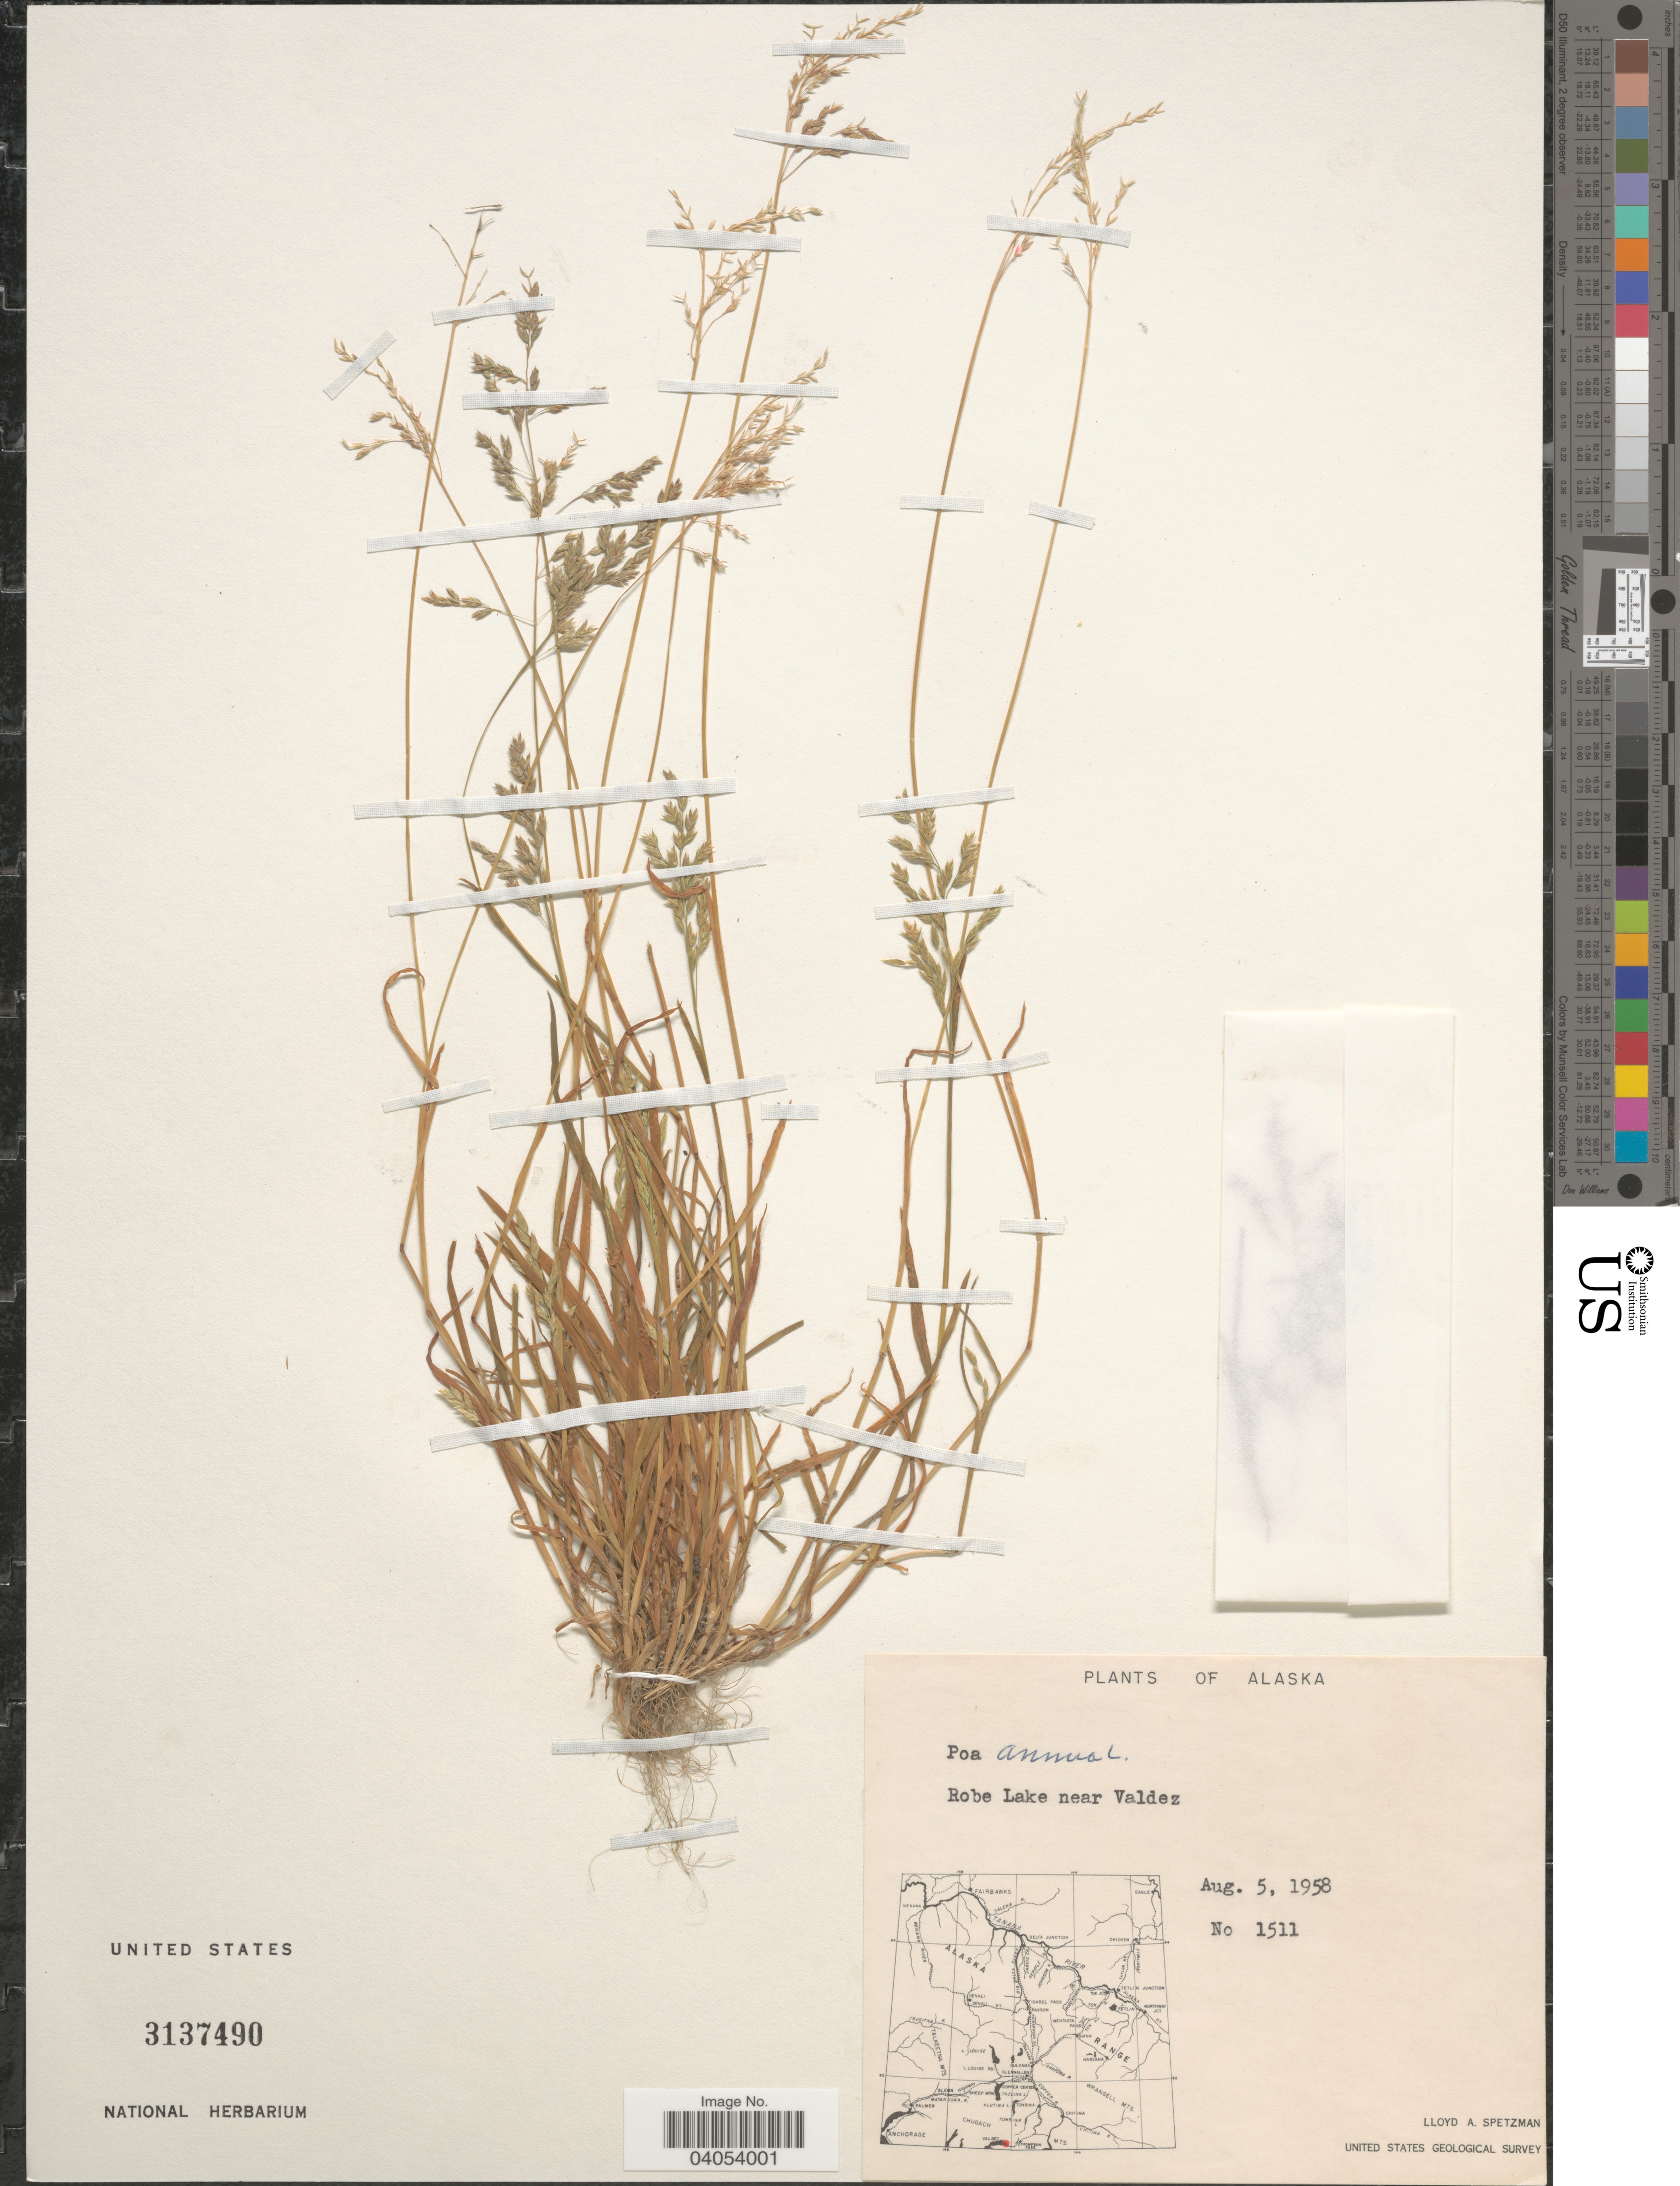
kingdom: Plantae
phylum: Tracheophyta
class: Liliopsida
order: Poales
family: Poaceae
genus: Poa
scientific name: Poa annua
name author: L.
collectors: L. Spetzman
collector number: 1511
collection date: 1958-08-05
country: United States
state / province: Alaska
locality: Robe Lake near Valdez.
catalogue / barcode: US 3137490